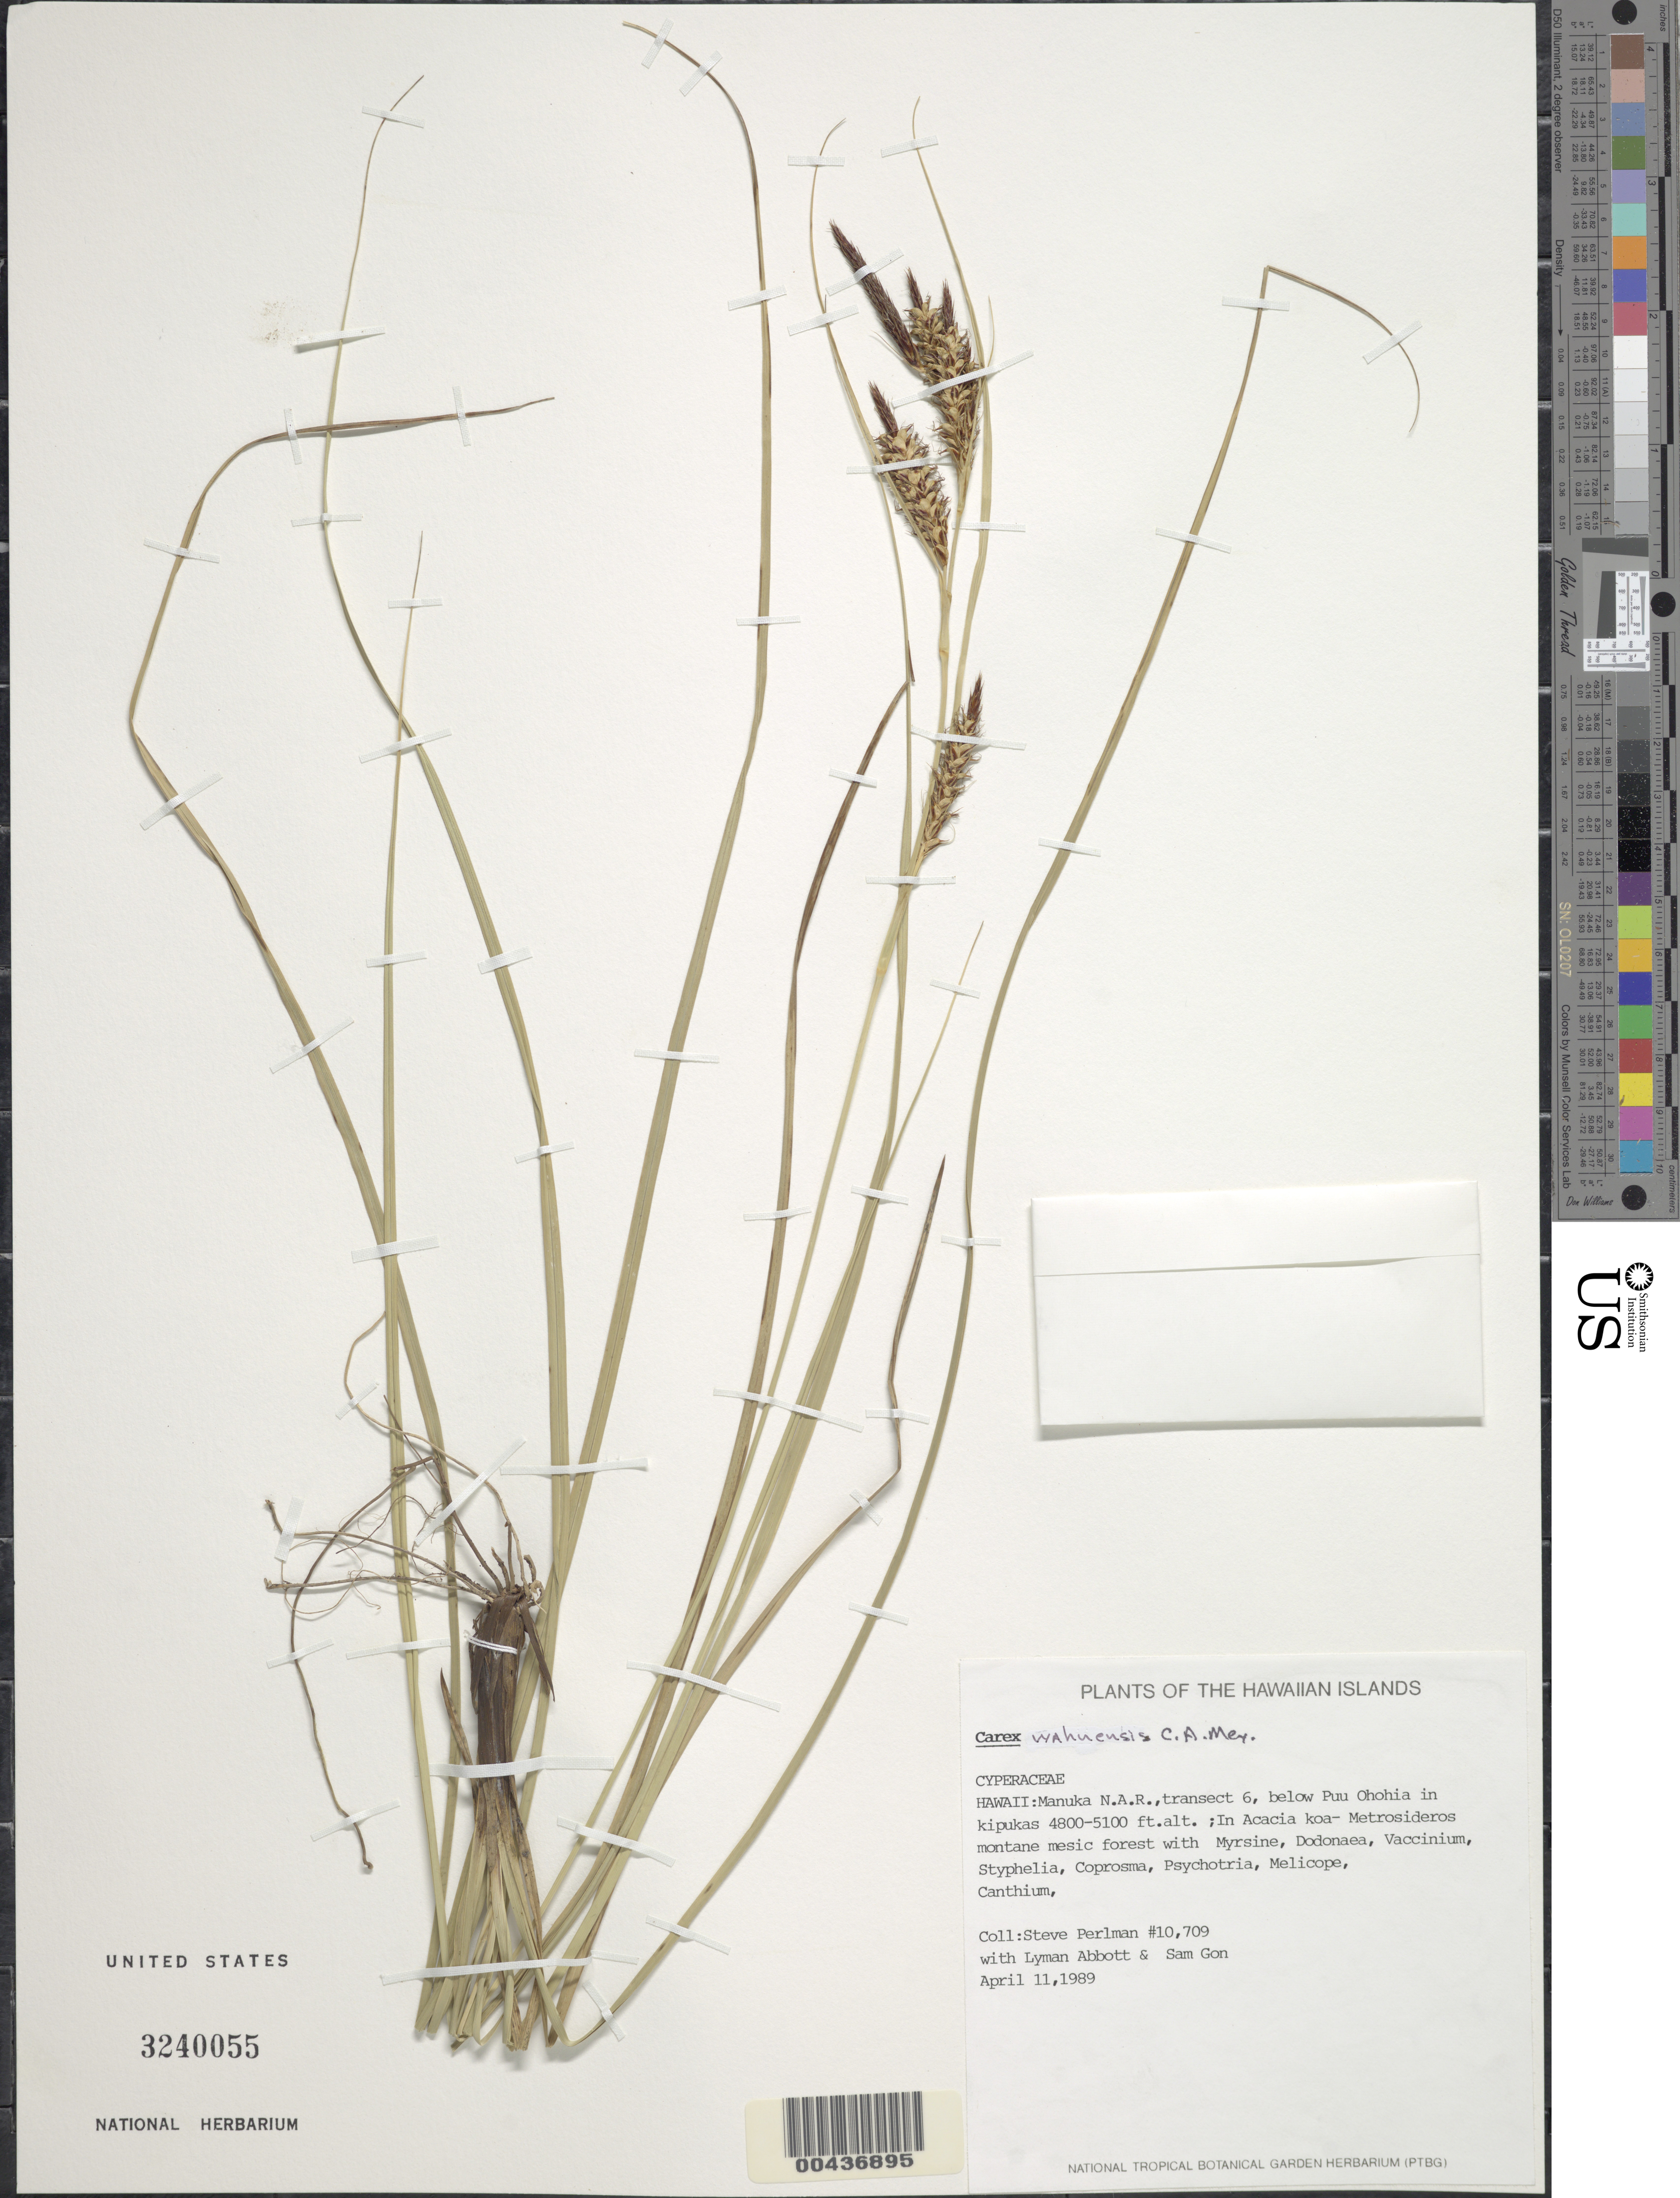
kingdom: Plantae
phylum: Tracheophyta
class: Liliopsida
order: Poales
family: Cyperaceae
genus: Carex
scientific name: Carex wahuensis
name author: C.A. Mey.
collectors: S. P. Perlman, L. Abbott & S. Gon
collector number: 10709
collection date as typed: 11 Apr 1989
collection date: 1989-04-11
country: United States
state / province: Hawaii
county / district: Hawaii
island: Hawaii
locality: Hawaii: Manuka N.A.R. transect 6, below Puu Ohohia in kipukas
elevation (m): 1463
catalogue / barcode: US 3240055